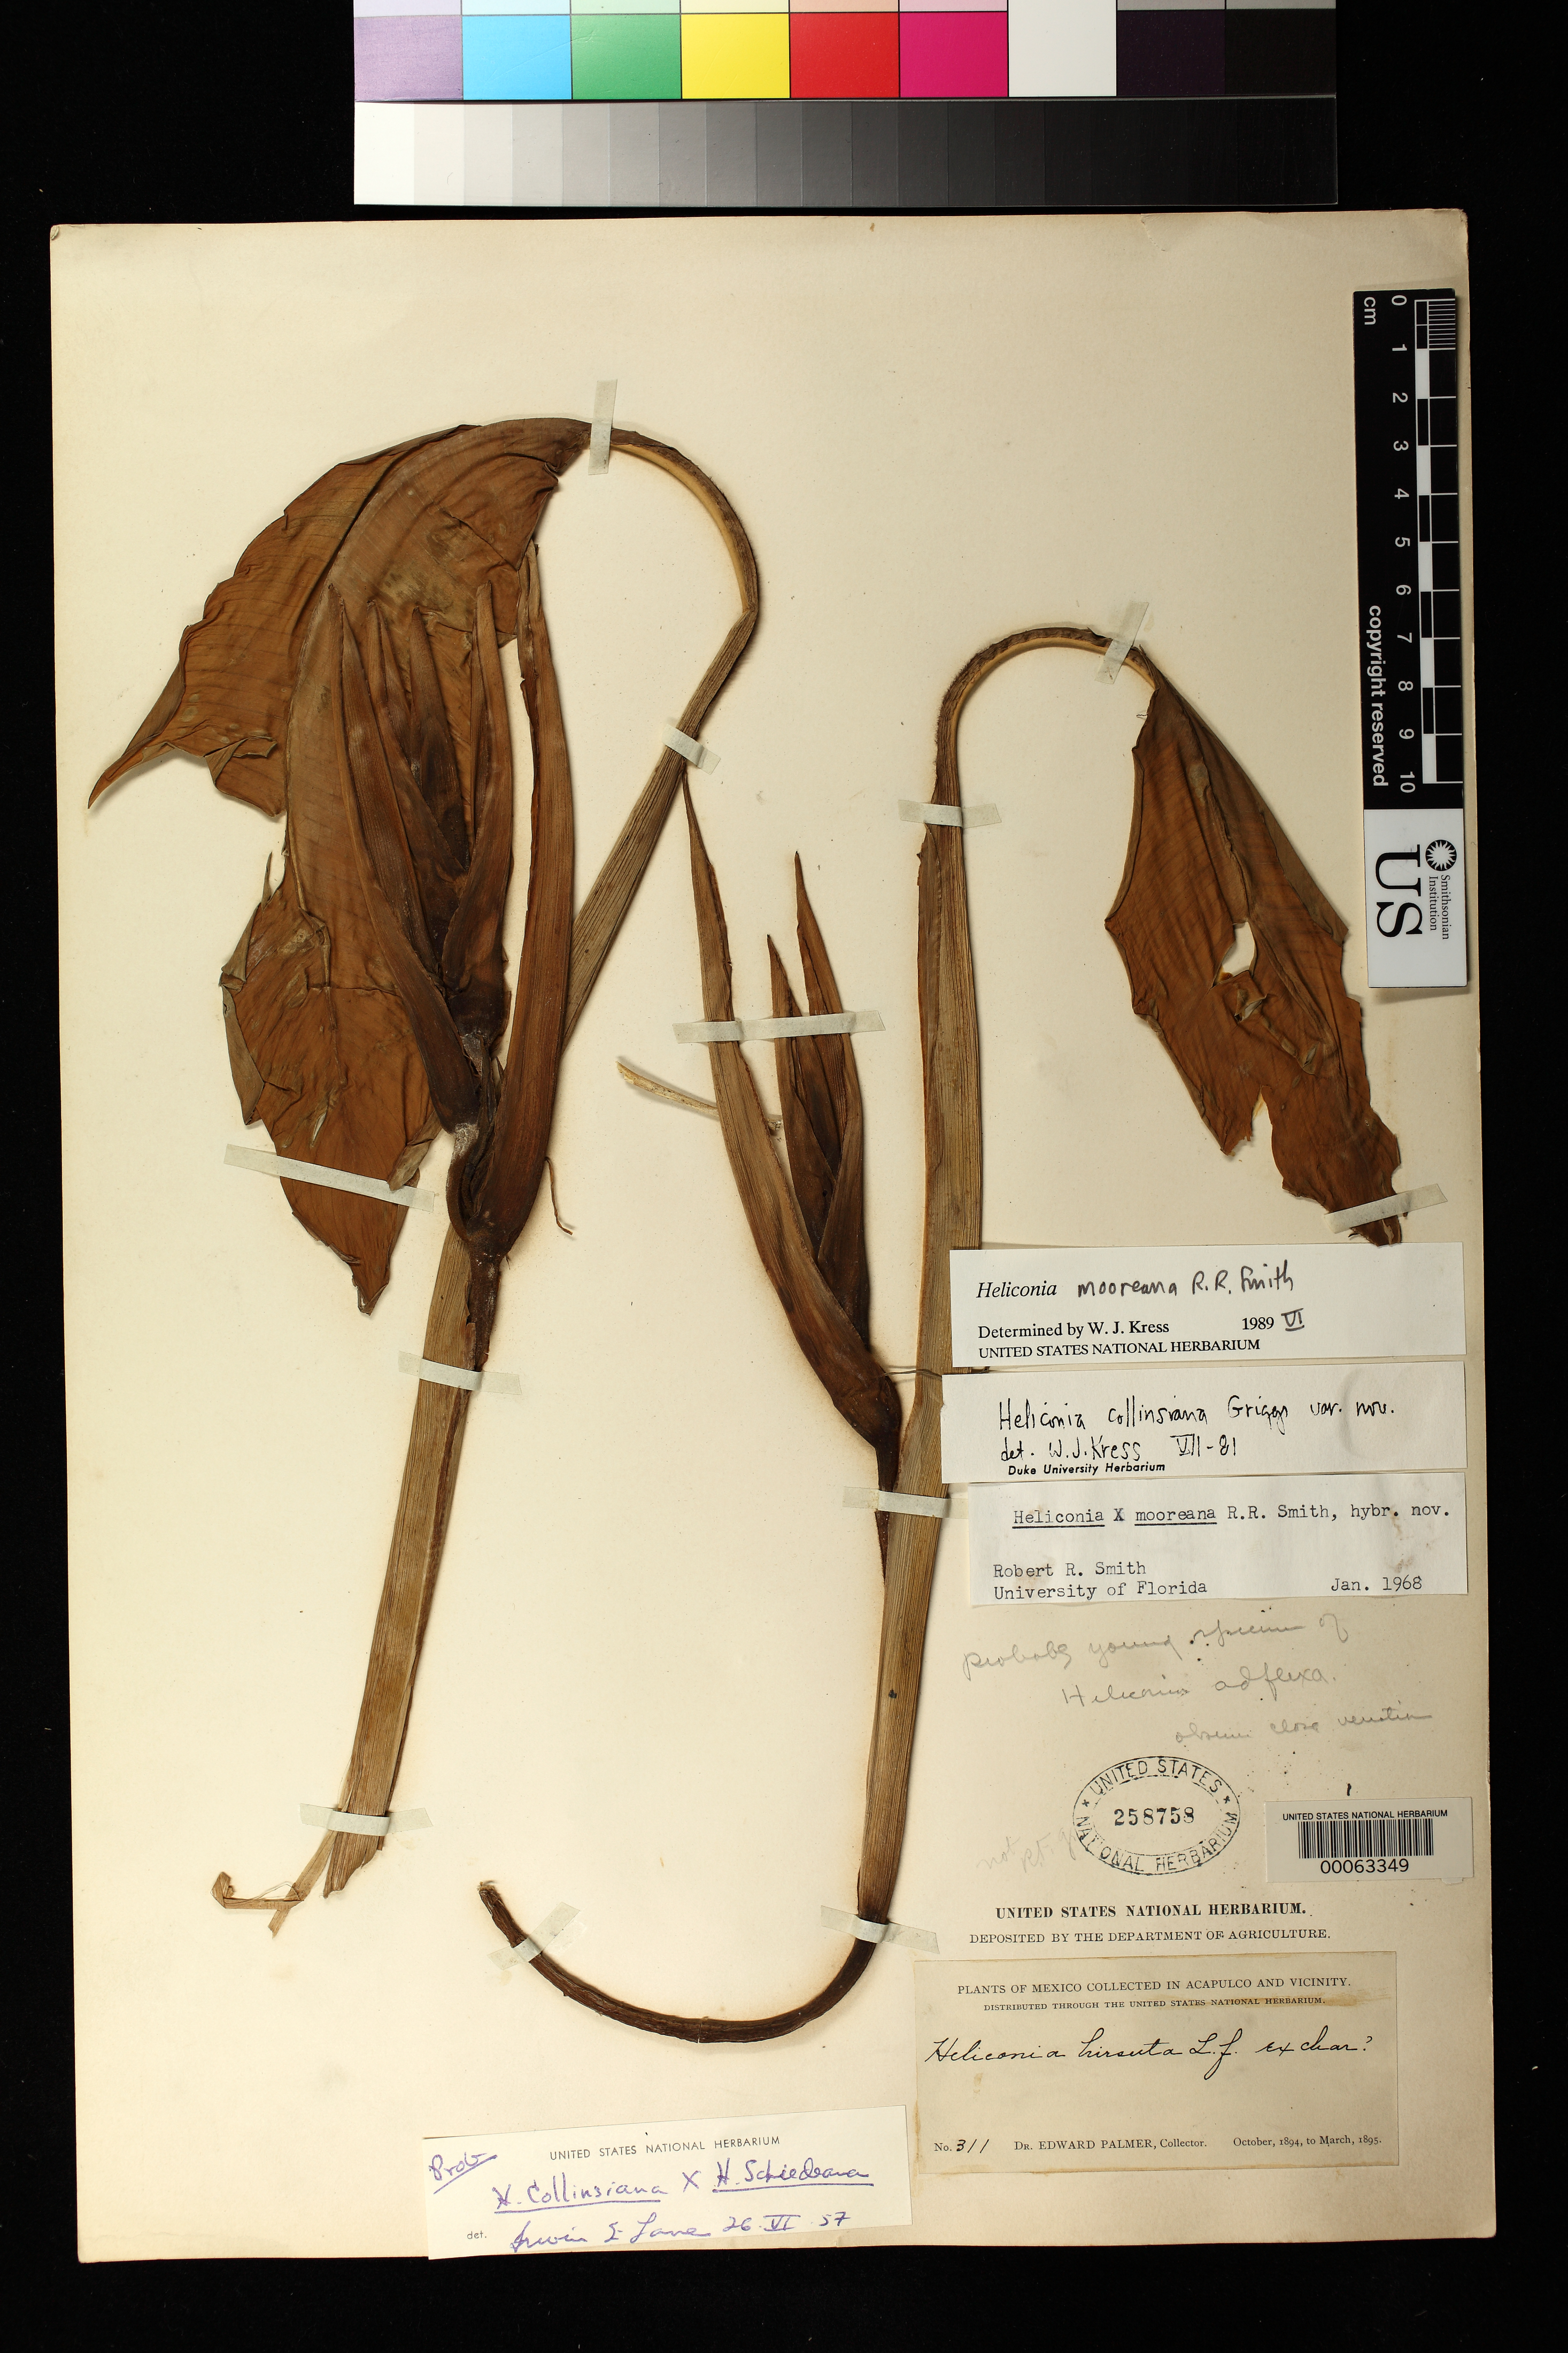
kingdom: Plantae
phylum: Tracheophyta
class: Liliopsida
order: Zingiberales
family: Heliconiaceae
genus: Heliconia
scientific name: Heliconia mooreana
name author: R.R. Sm.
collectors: E. Palmer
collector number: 311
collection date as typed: Oct 1894 to -- Mar 1895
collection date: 1894-10/1895-03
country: Mexico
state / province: Guerrero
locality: Acapulco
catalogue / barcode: US 258758